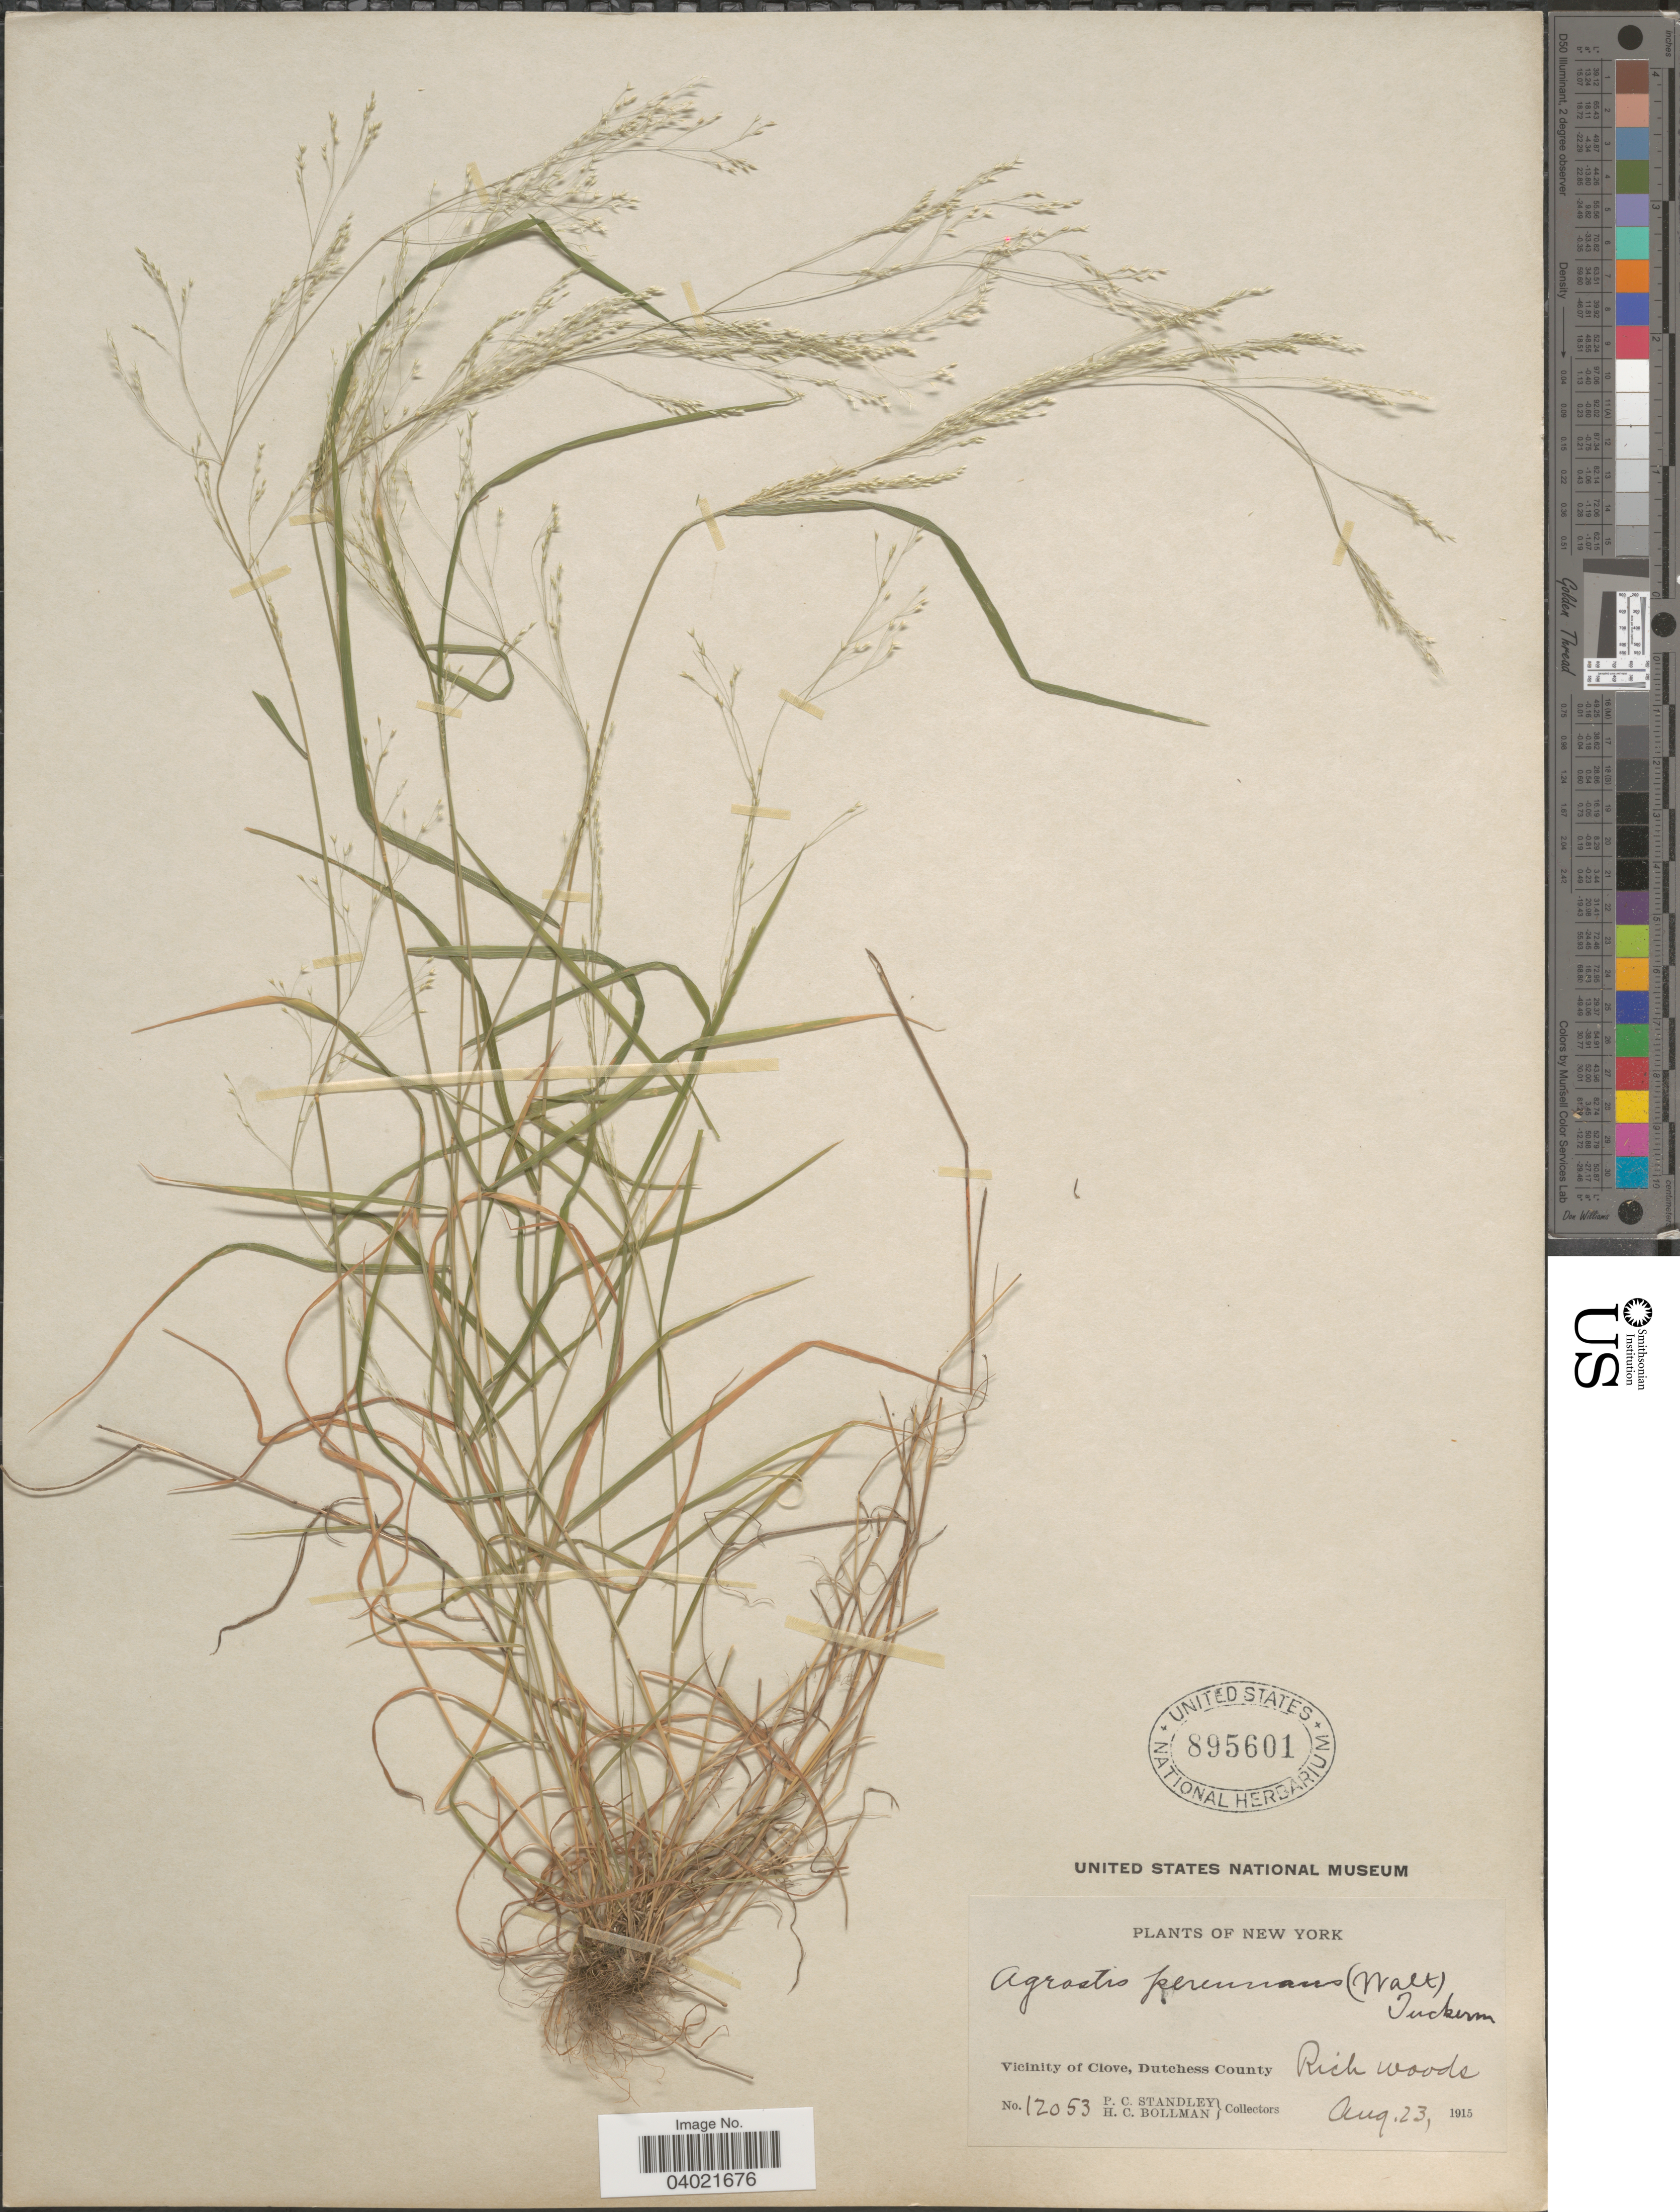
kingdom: Plantae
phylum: Tracheophyta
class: Liliopsida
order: Poales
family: Poaceae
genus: Agrostis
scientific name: Agrostis perennans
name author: (Walter) Tuck.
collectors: P. C. Standley & H. C. Bollman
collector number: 12053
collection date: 1915-08-23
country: United States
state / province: New York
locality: Vicinity of Clove, Dutchess County.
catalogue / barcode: US 895601